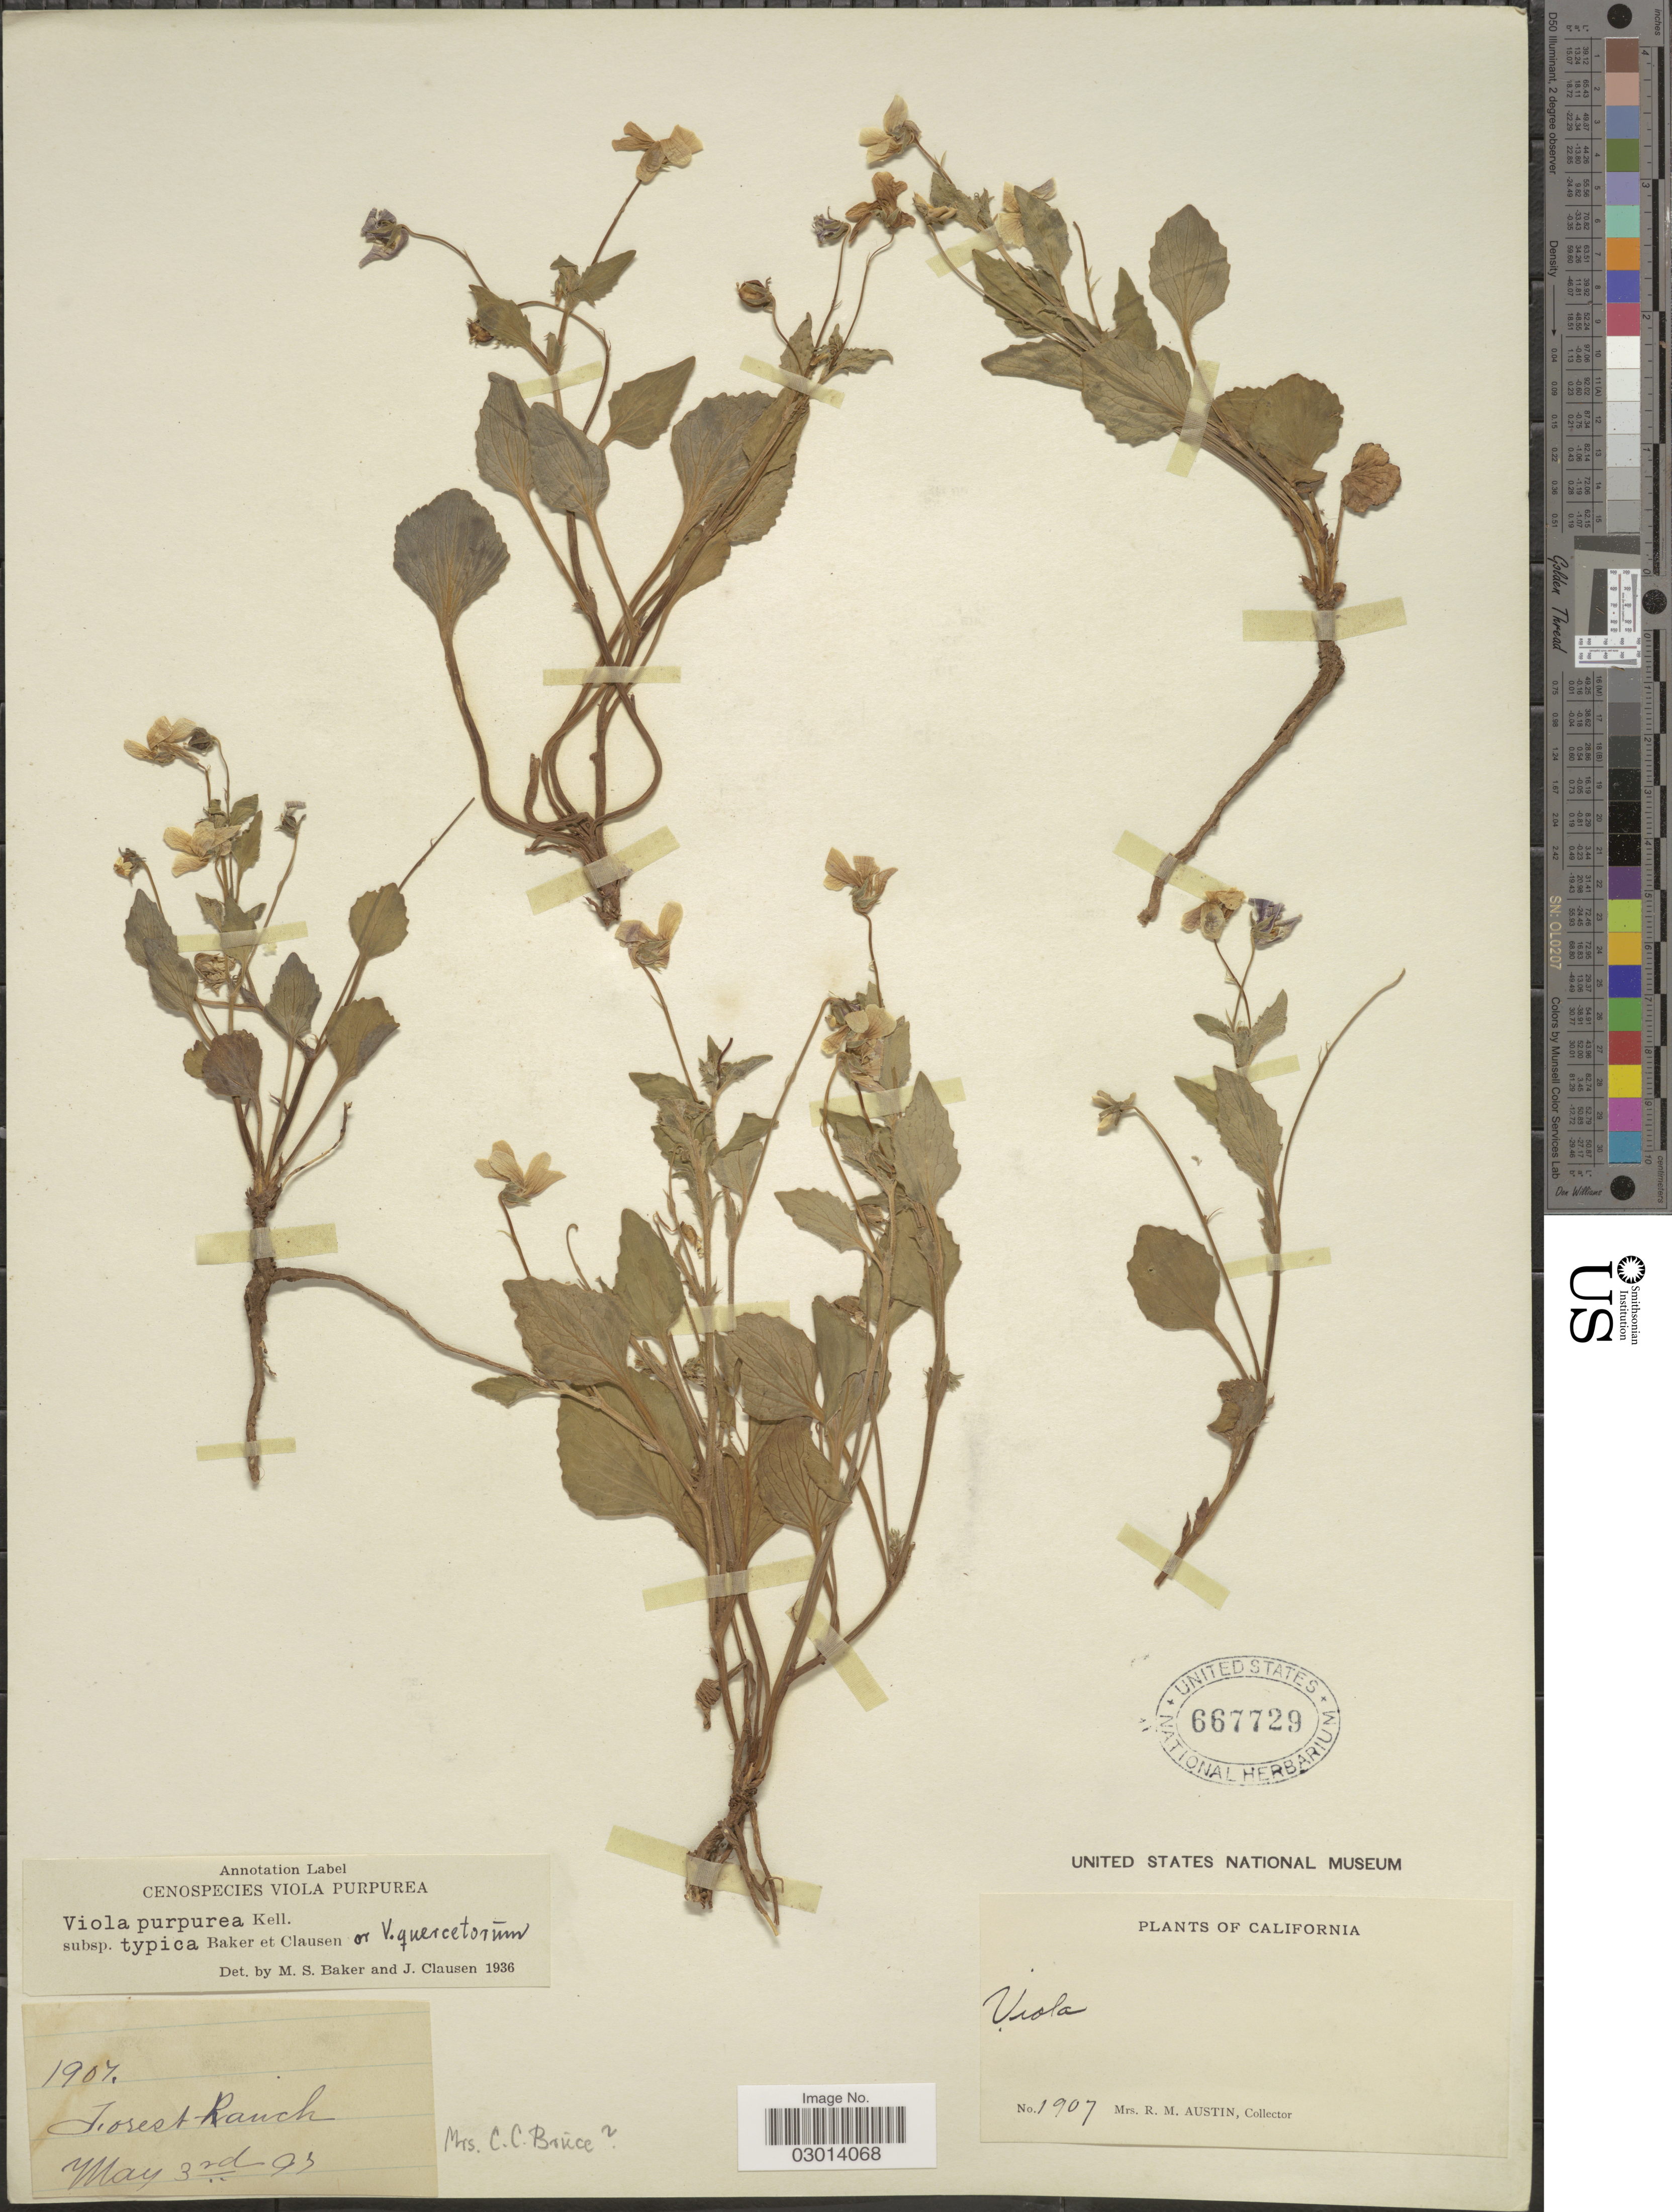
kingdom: Plantae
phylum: Tracheophyta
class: Magnoliopsida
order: Malpighiales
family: Violaceae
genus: Viola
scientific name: Viola purpurea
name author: Kellogg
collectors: R. Austin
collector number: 1907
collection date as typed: Transcribed d/m/y: 3/5/93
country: United States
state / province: California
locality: Forest Ranch.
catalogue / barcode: US 667729